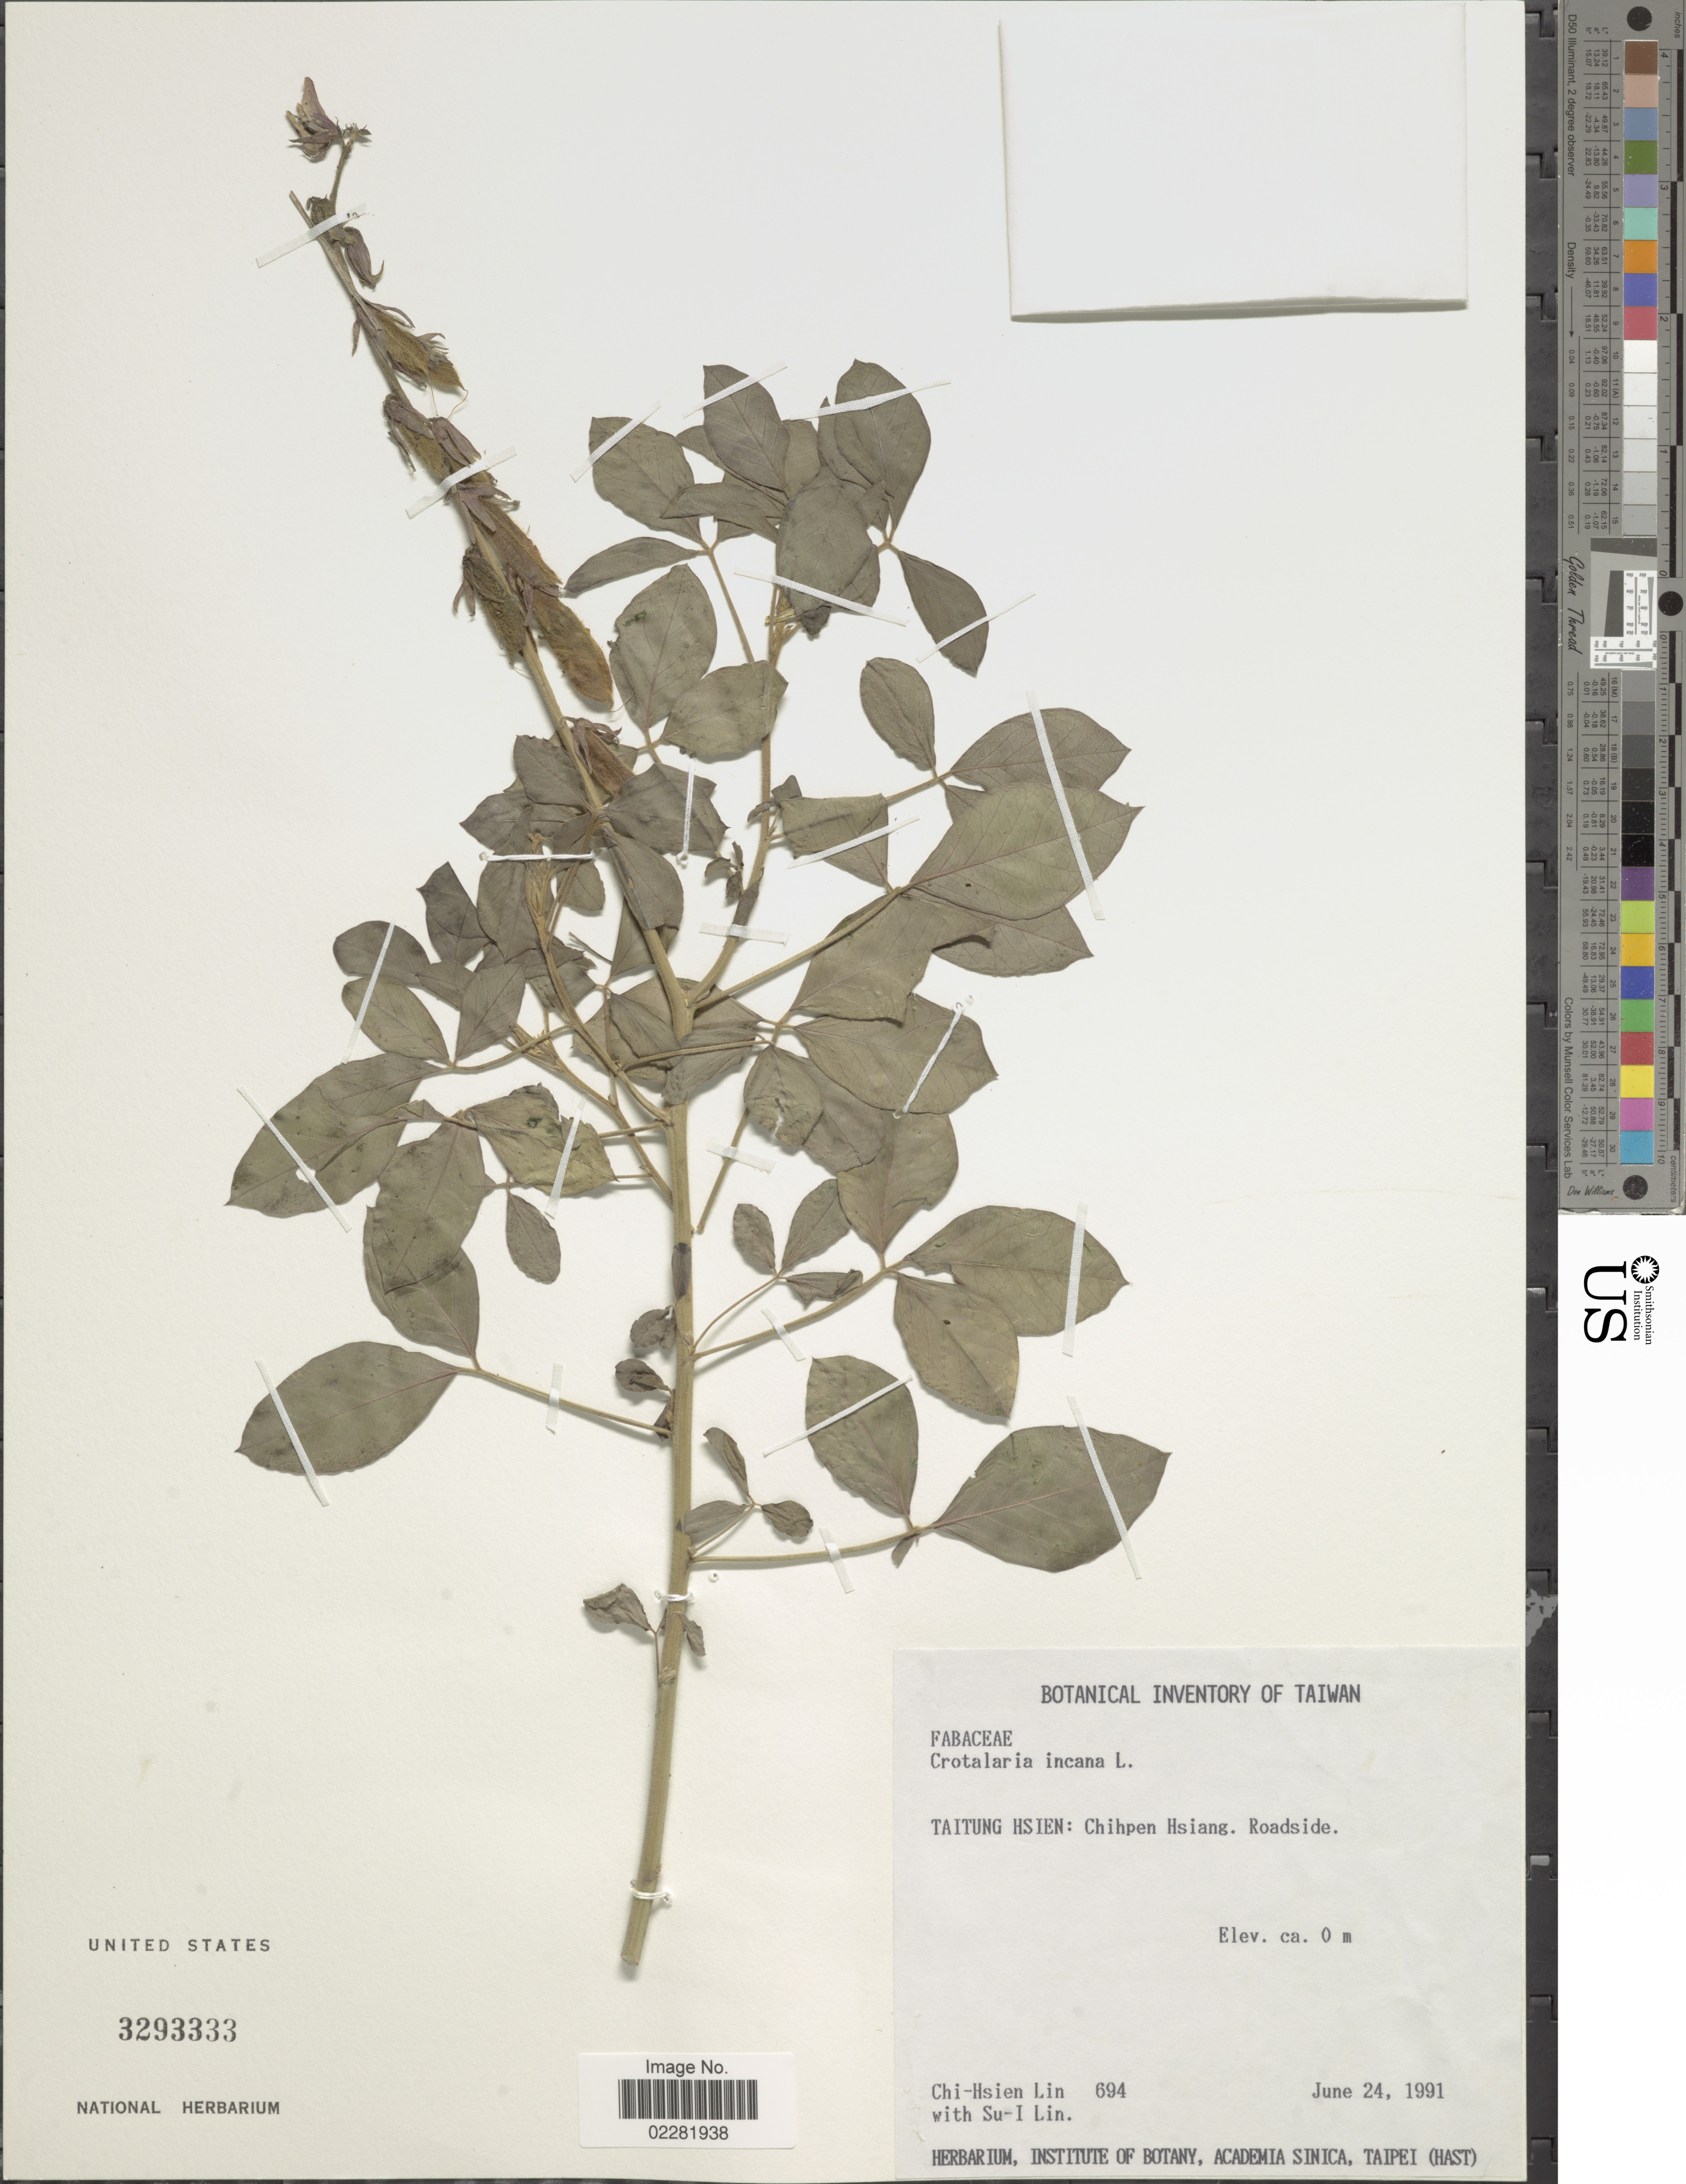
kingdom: Plantae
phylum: Tracheophyta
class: Magnoliopsida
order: Fabales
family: Fabaceae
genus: Crotalaria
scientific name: Crotalaria incana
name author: L.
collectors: C. Lin & S. Lin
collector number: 694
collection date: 1991-06-24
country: Taiwan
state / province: Taitung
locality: Chihpen Hsiang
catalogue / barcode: US 3293333